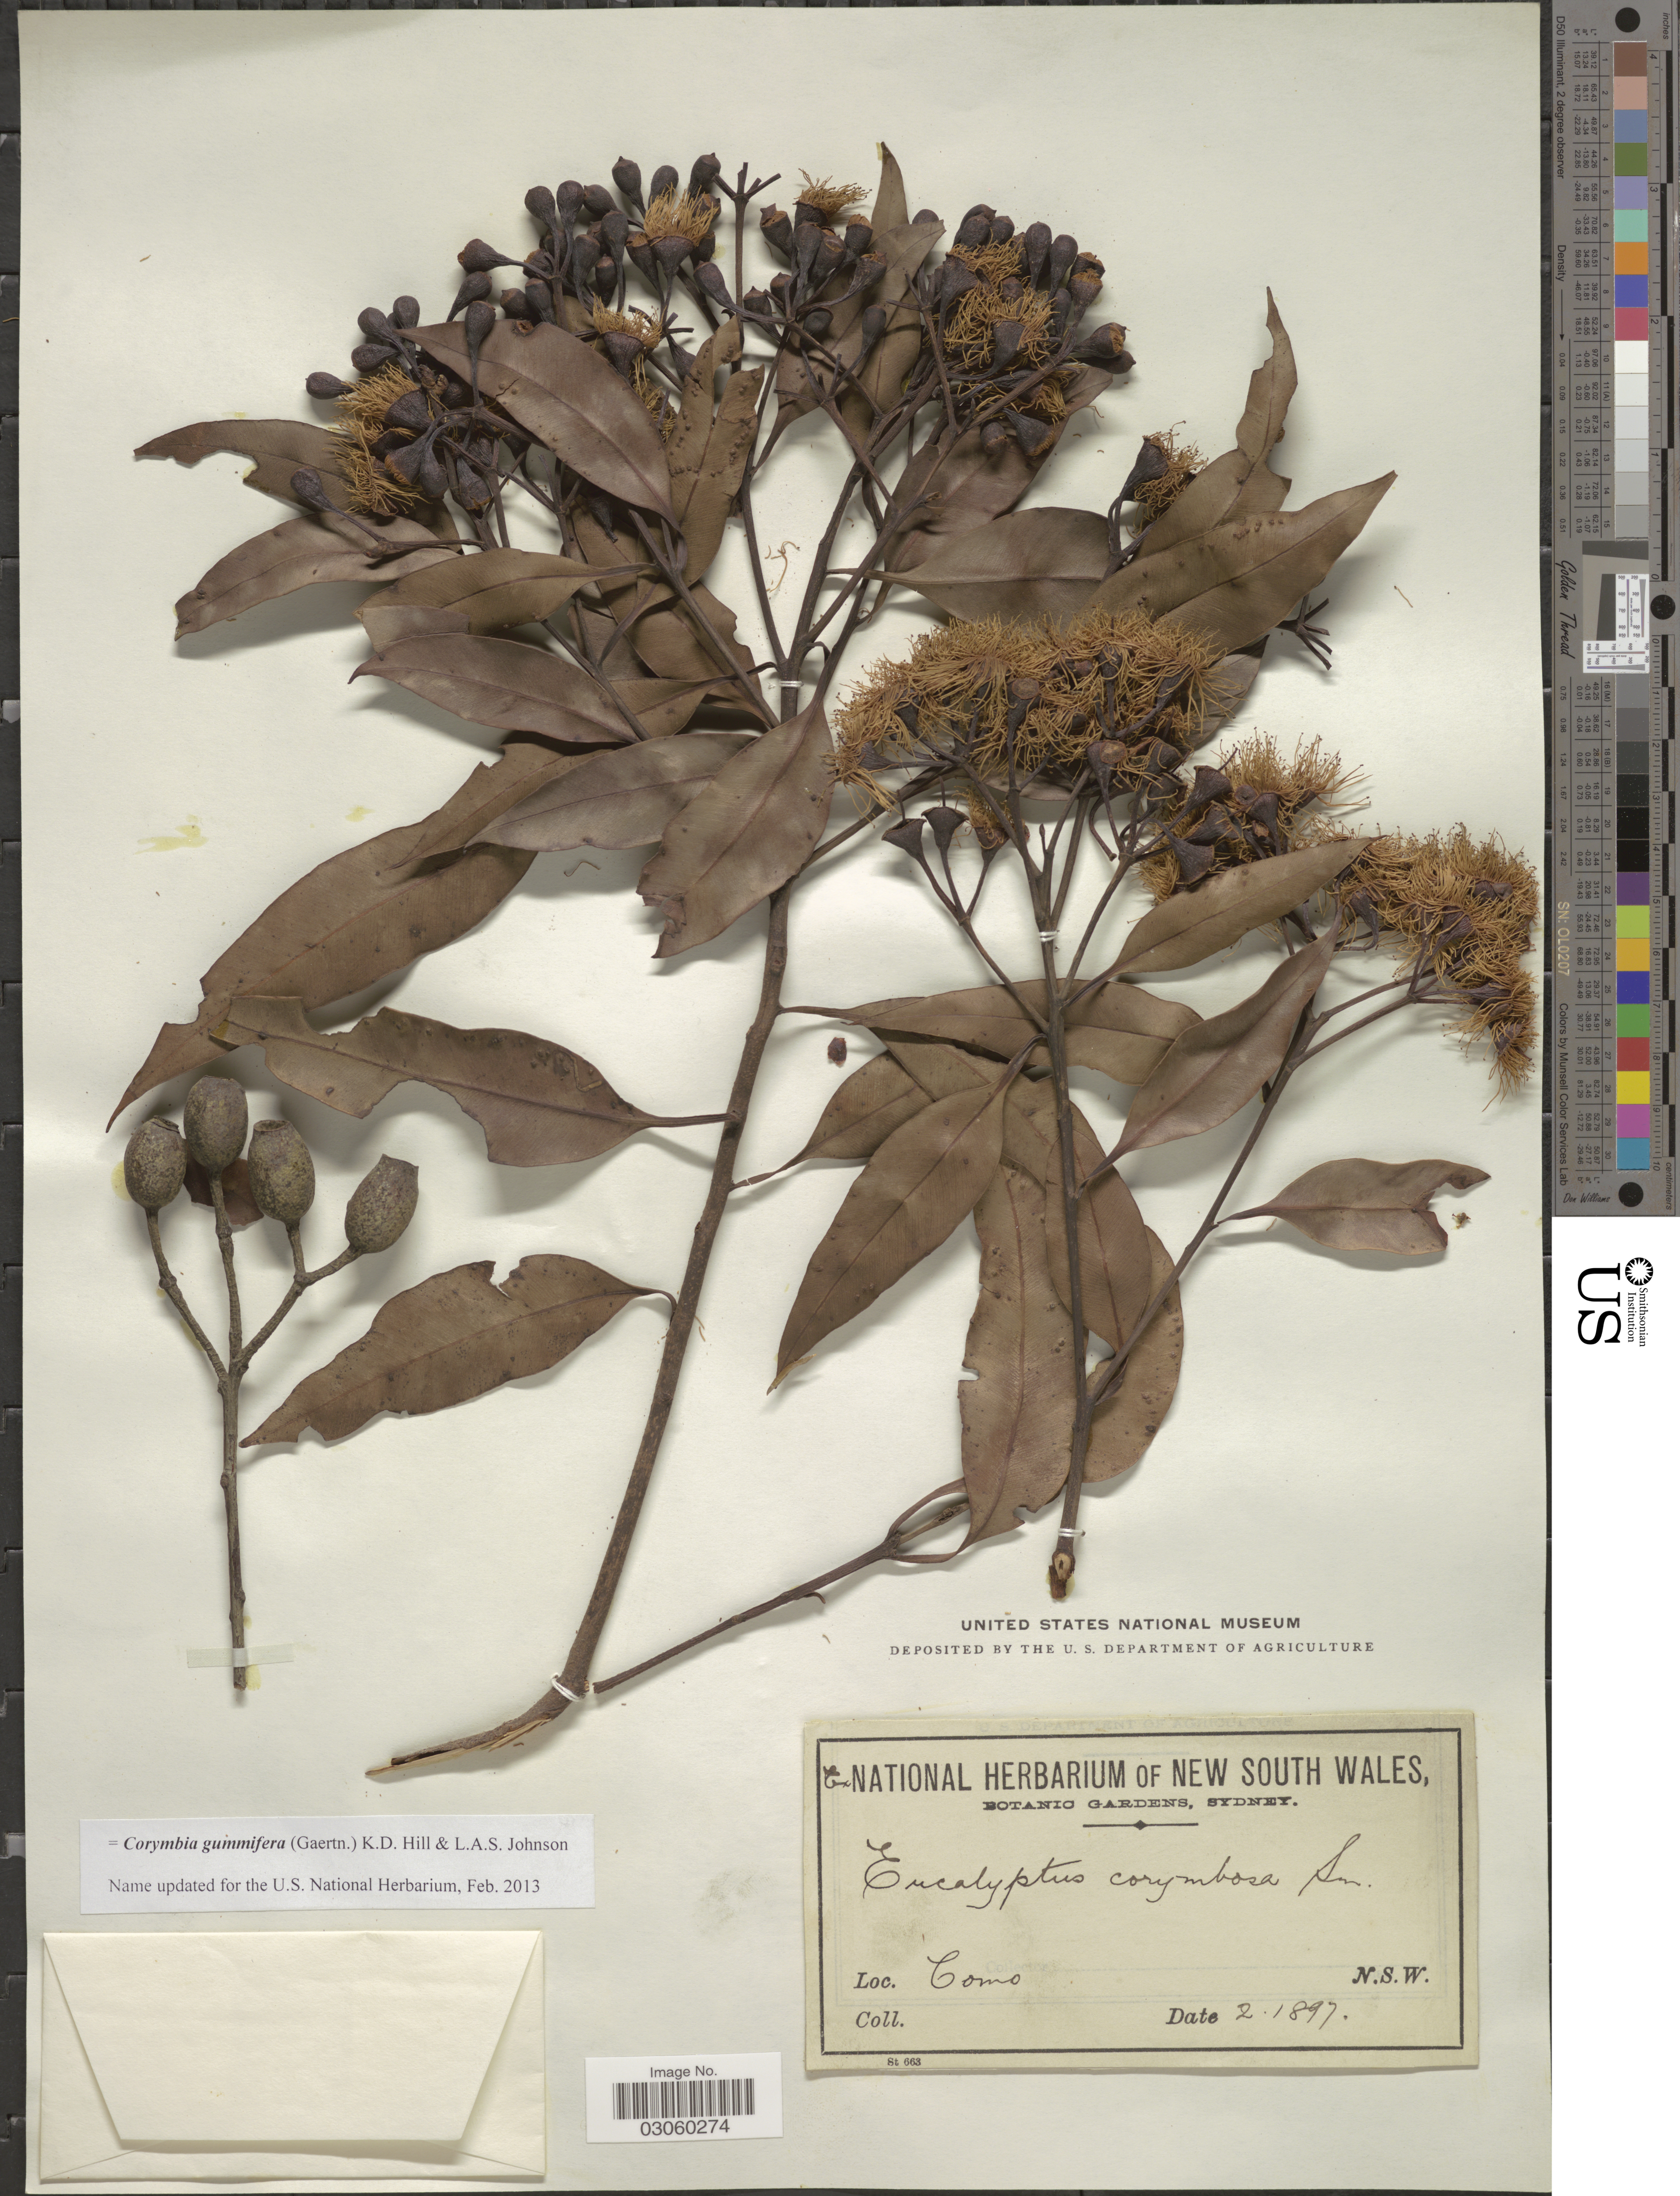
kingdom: Plantae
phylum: Tracheophyta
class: Magnoliopsida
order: Myrtales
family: Myrtaceae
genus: Corymbia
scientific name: Corymbia gummifera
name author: (Gaertn.) K.D. Hill & L.A.S. Johnson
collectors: National Herbarium of New South Wales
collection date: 1897-02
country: Australia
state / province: New South Wales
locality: Como N.S.W.